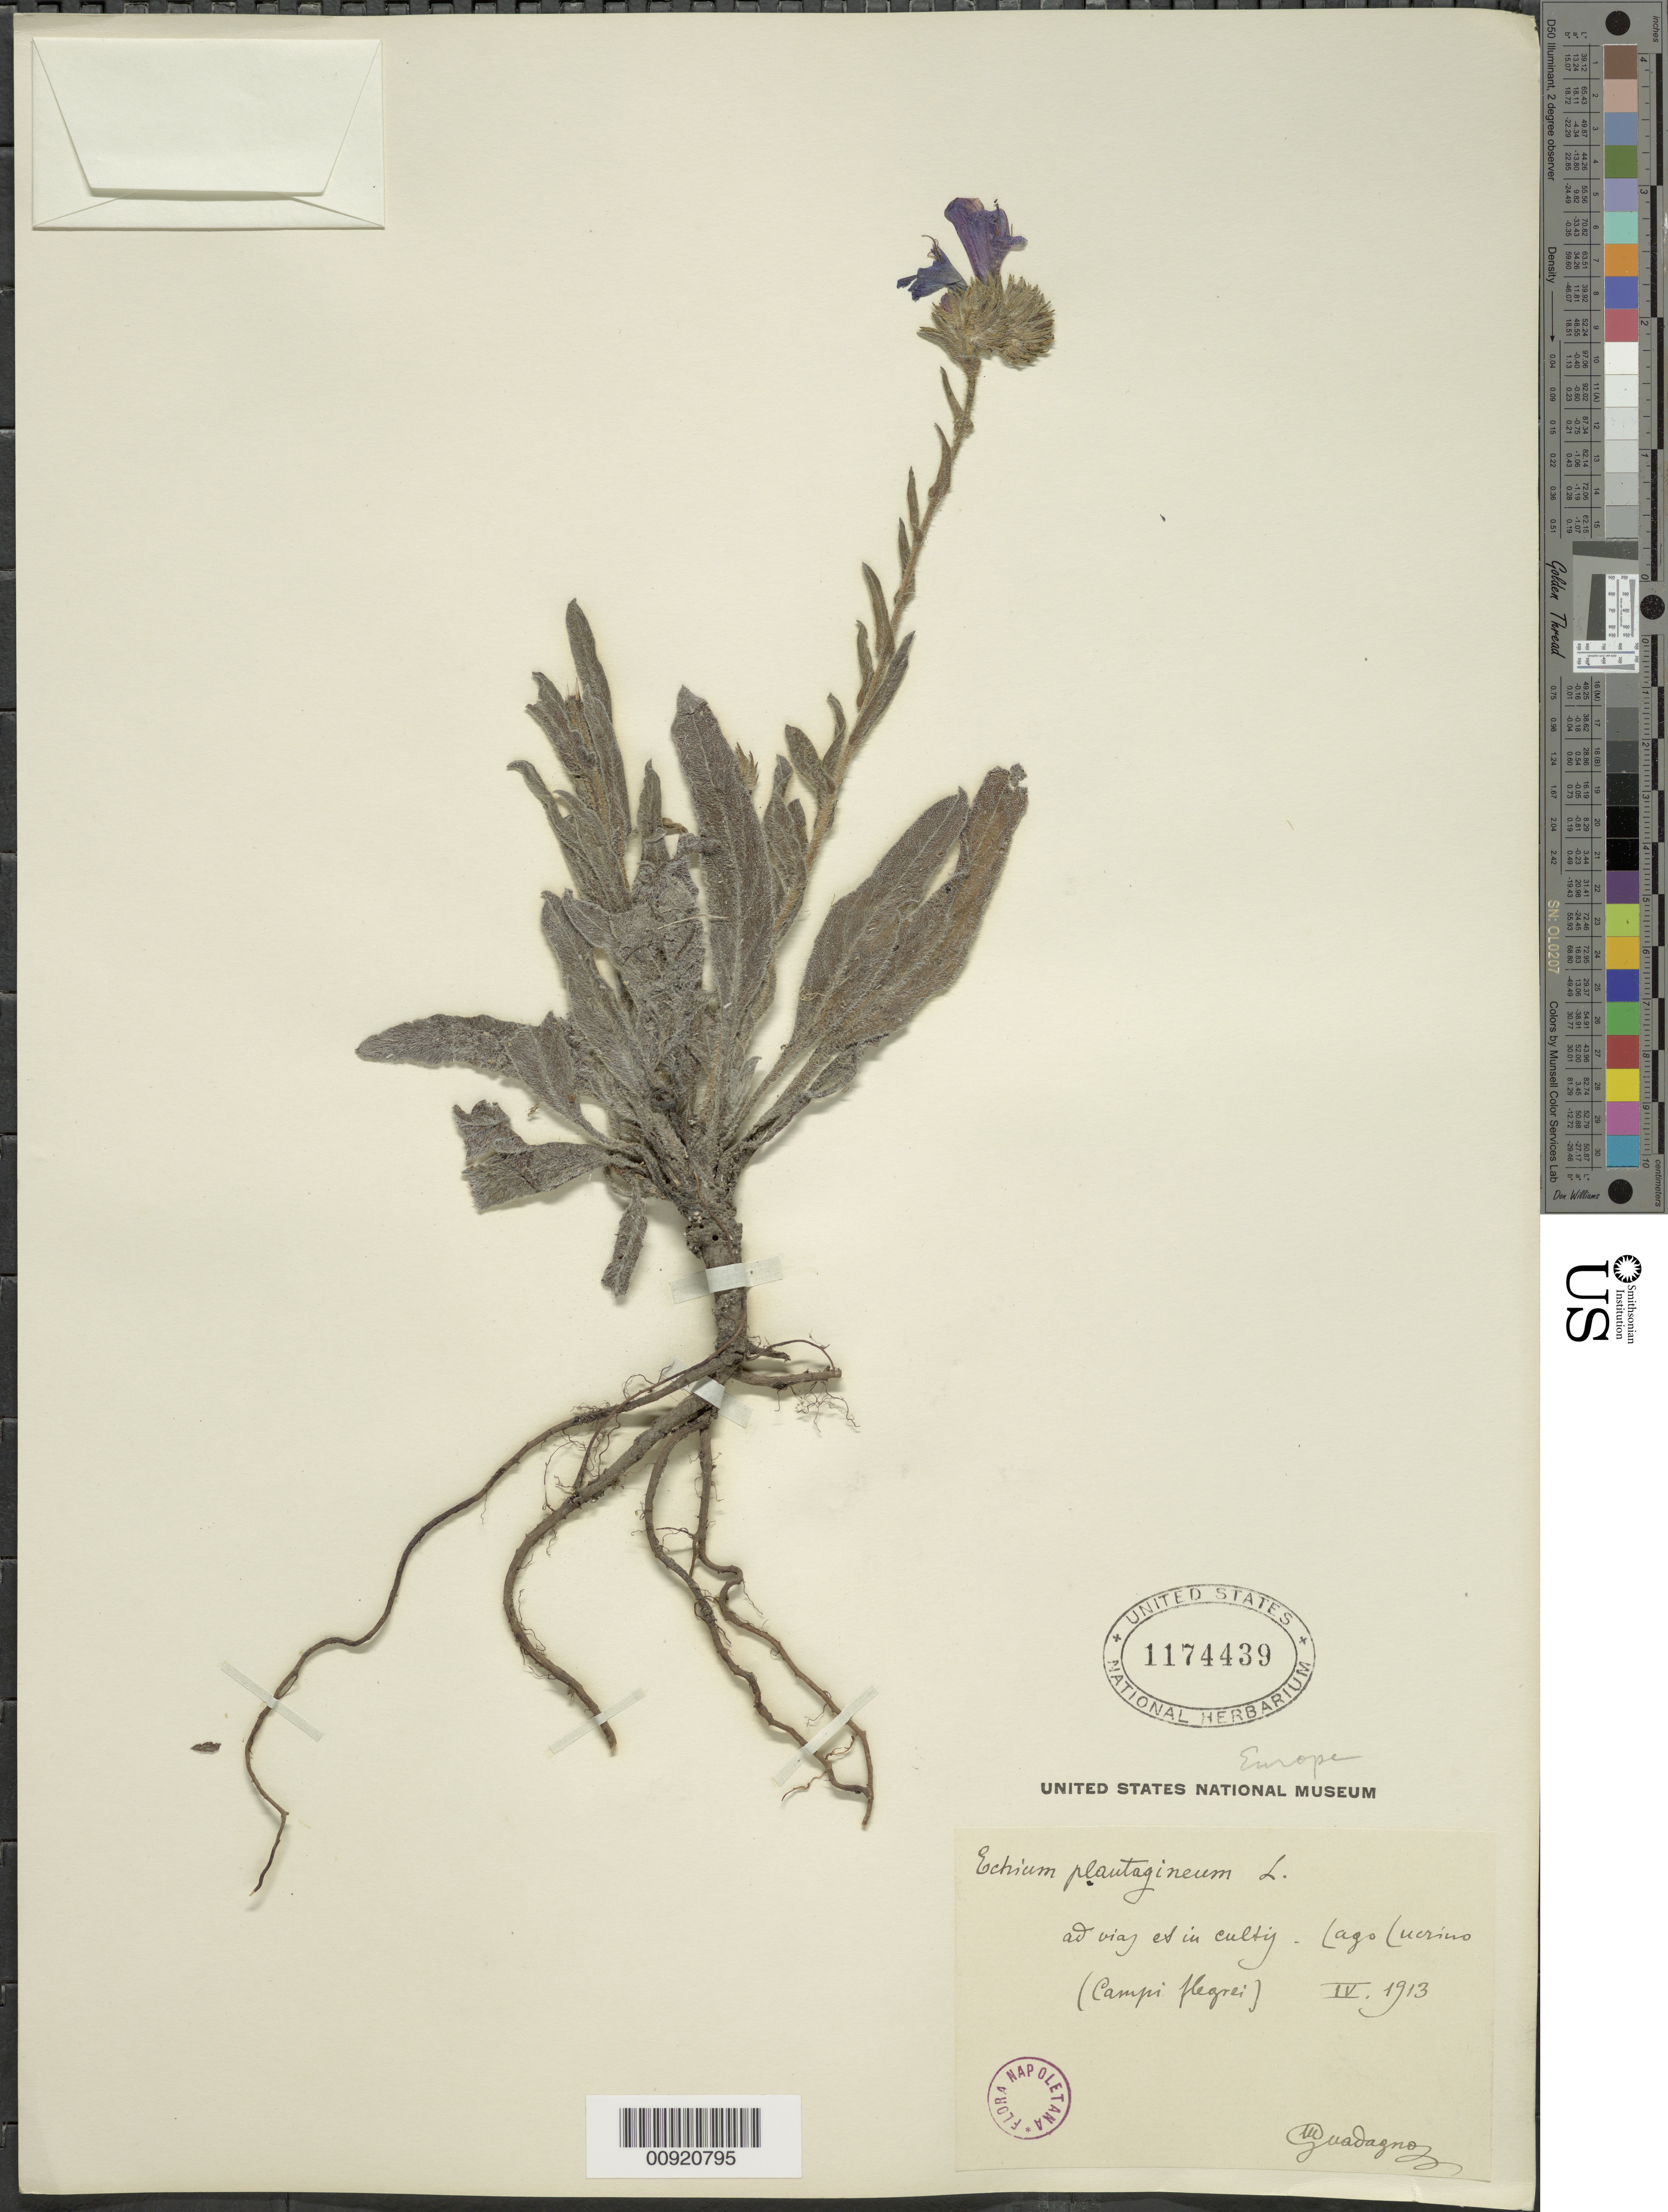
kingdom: Plantae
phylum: Tracheophyta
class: Magnoliopsida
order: Boraginales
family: Boraginaceae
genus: Echium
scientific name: Echium plantagineum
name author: L.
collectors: G. Guadagno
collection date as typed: Apr 1913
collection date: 1913-04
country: Italy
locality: Ad viaj et in cultij - Lago lucrino (Campi flegrei)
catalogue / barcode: US 1174439